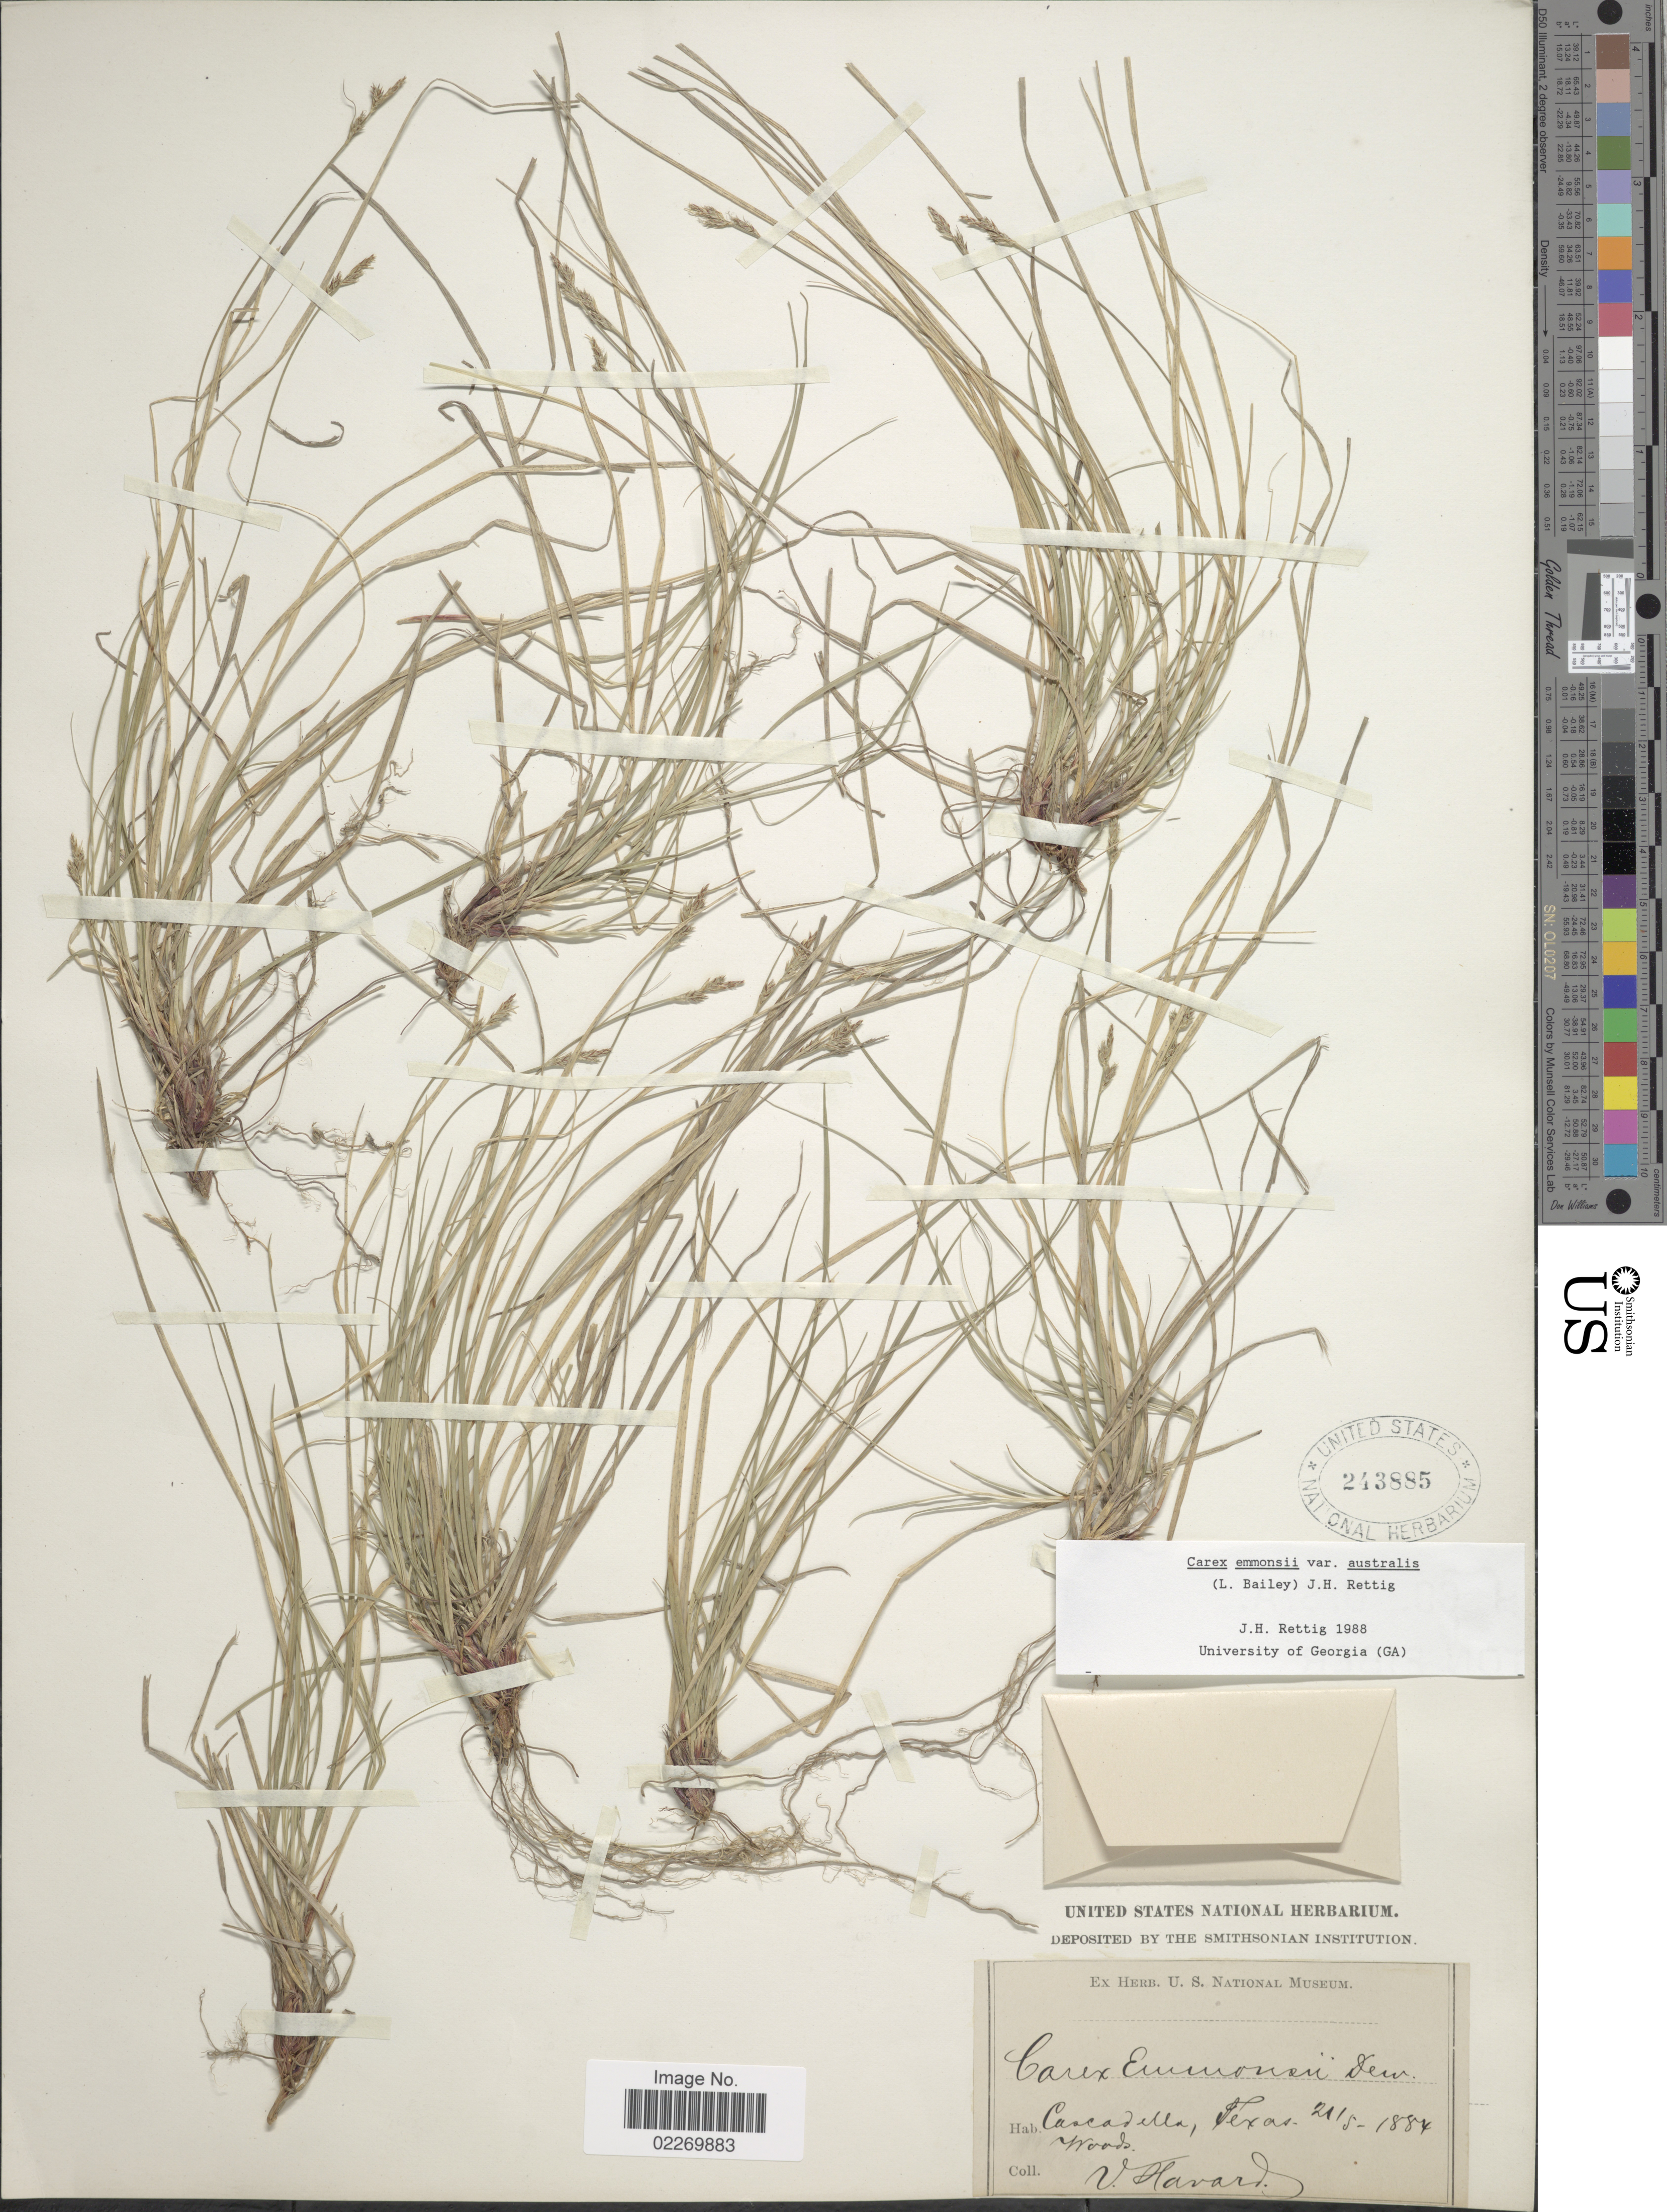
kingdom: Plantae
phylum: Tracheophyta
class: Liliopsida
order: Poales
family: Cyperaceae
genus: Carex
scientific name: Carex physorhyncha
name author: Liebm. ex Steud.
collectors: V. Havard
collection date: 1884-05-21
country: United States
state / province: Texas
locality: Cascadella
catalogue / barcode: US 243885